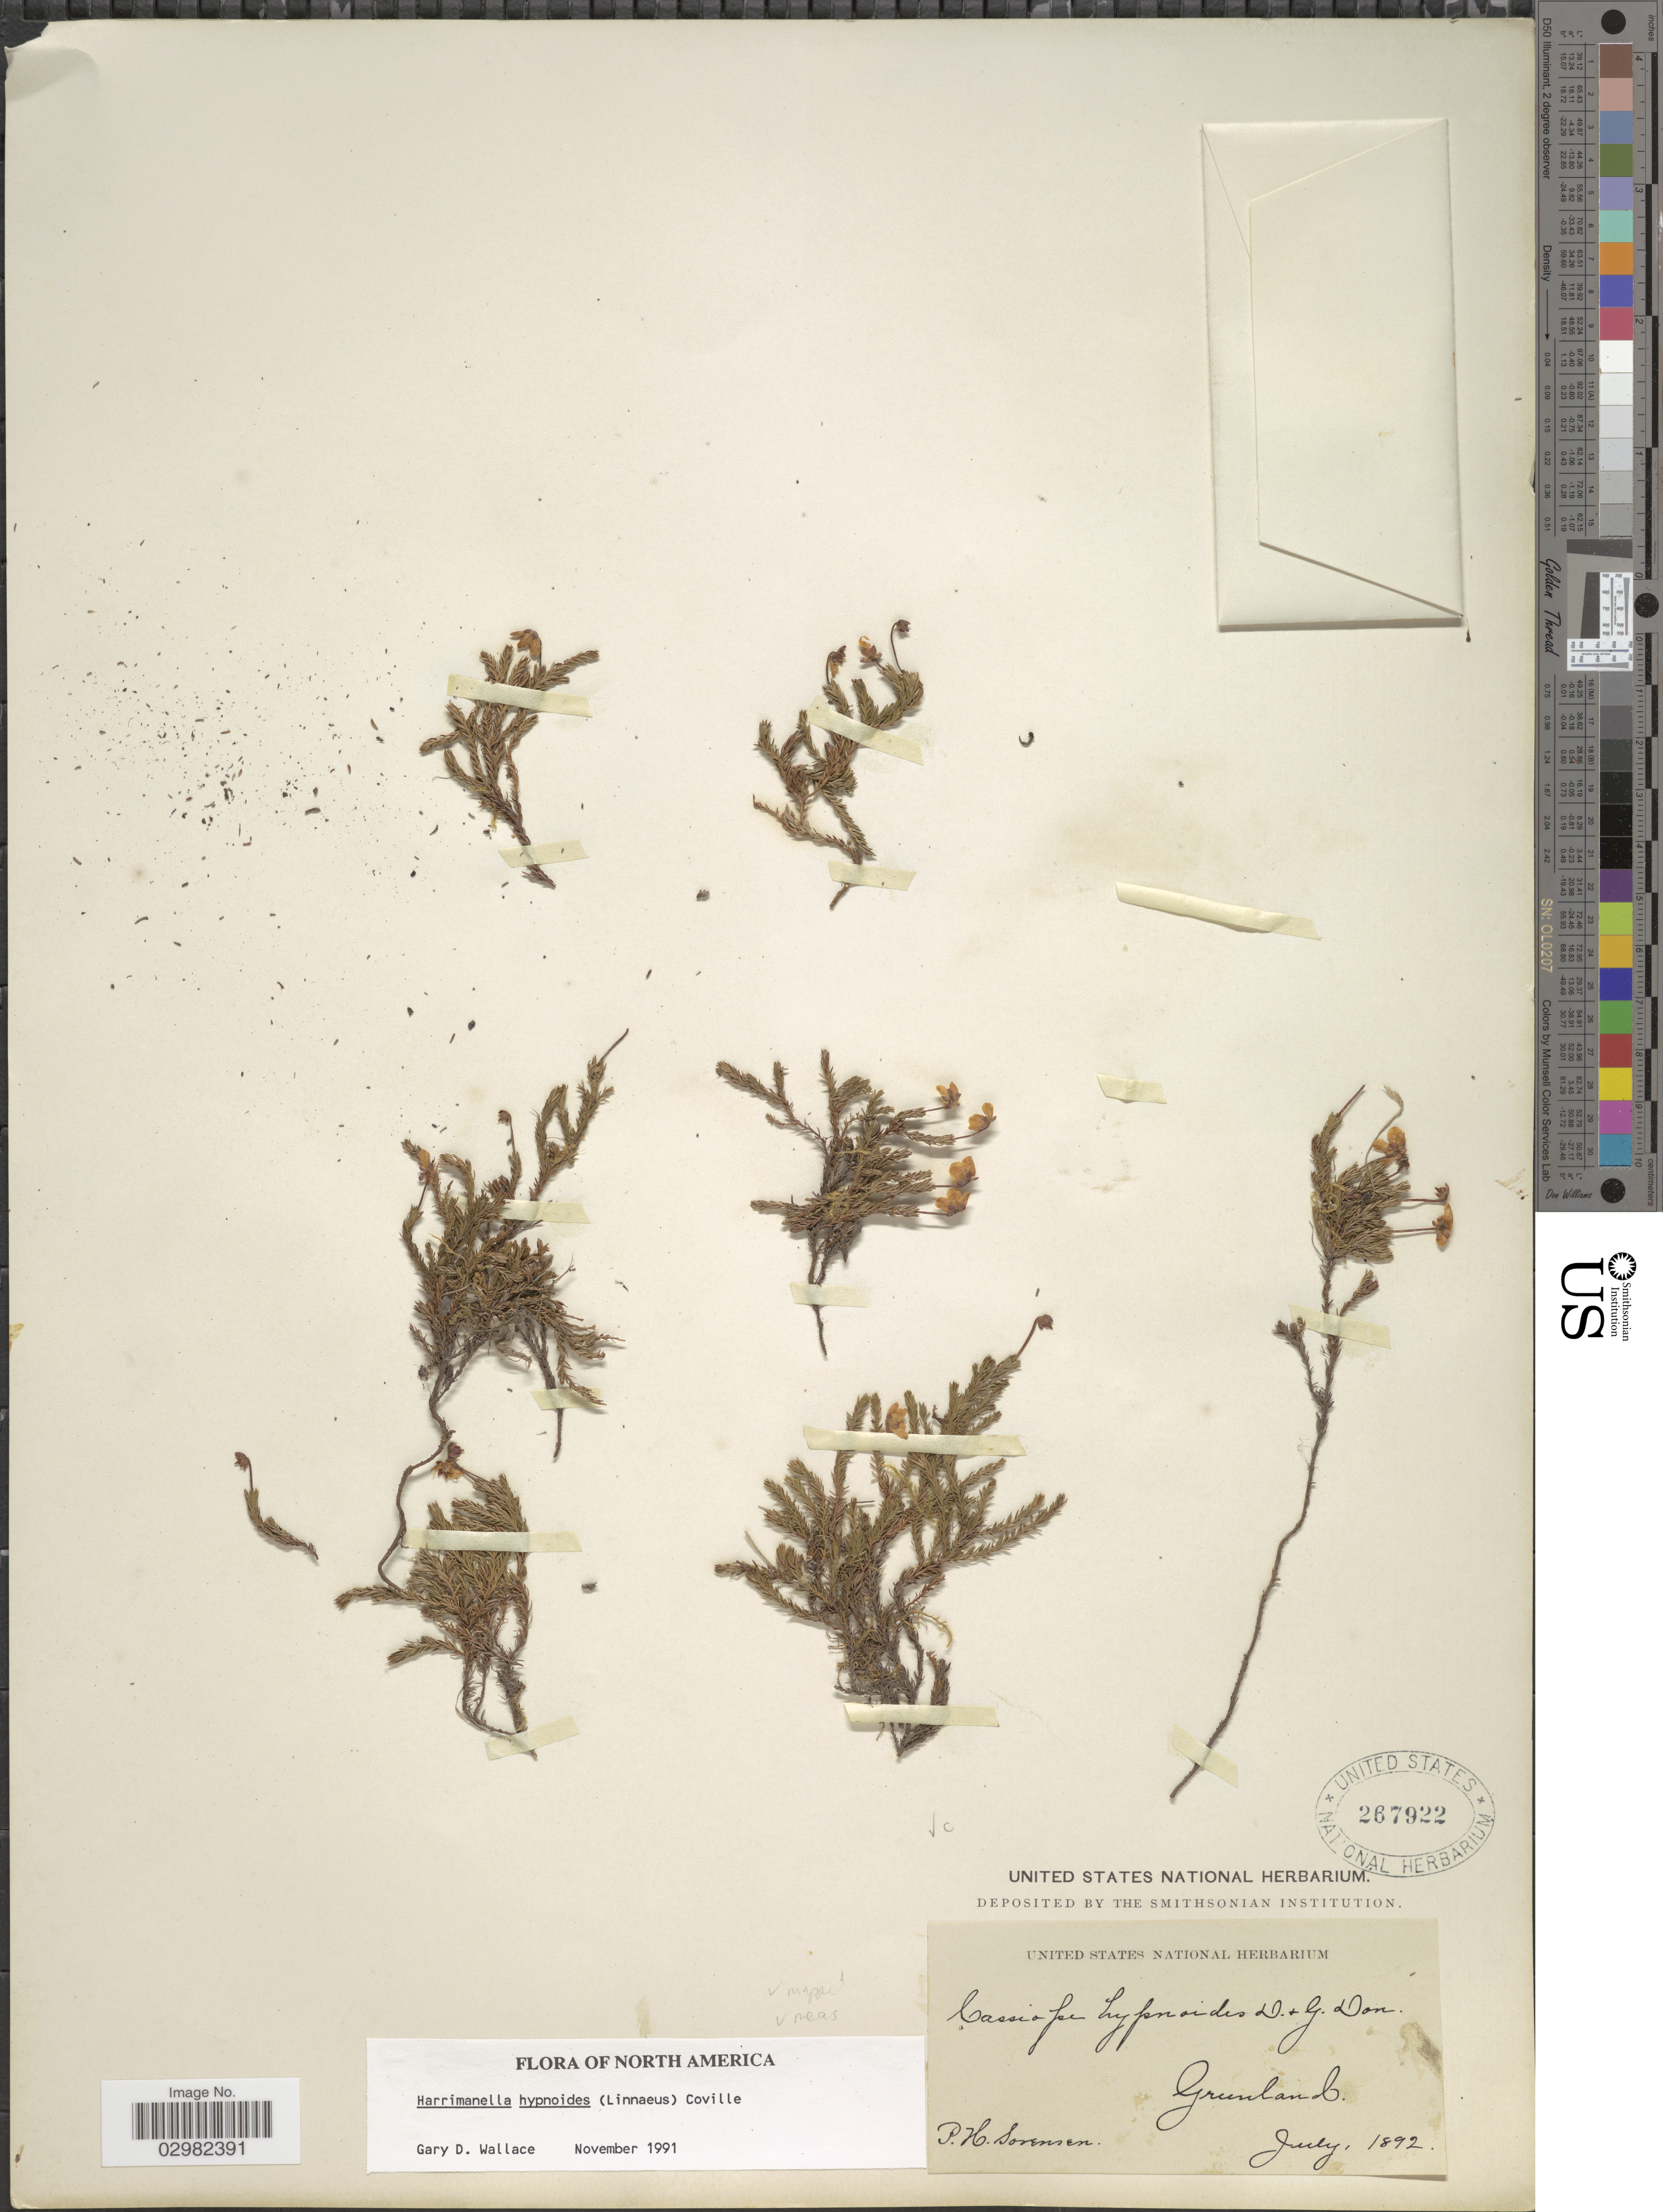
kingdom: Plantae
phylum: Tracheophyta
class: Magnoliopsida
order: Ericales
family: Ericaceae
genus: Harrimanella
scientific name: Harrimanella hypnoides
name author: (L.) Coville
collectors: P. Sorensen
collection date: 1892-07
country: Greenland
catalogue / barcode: US 267922